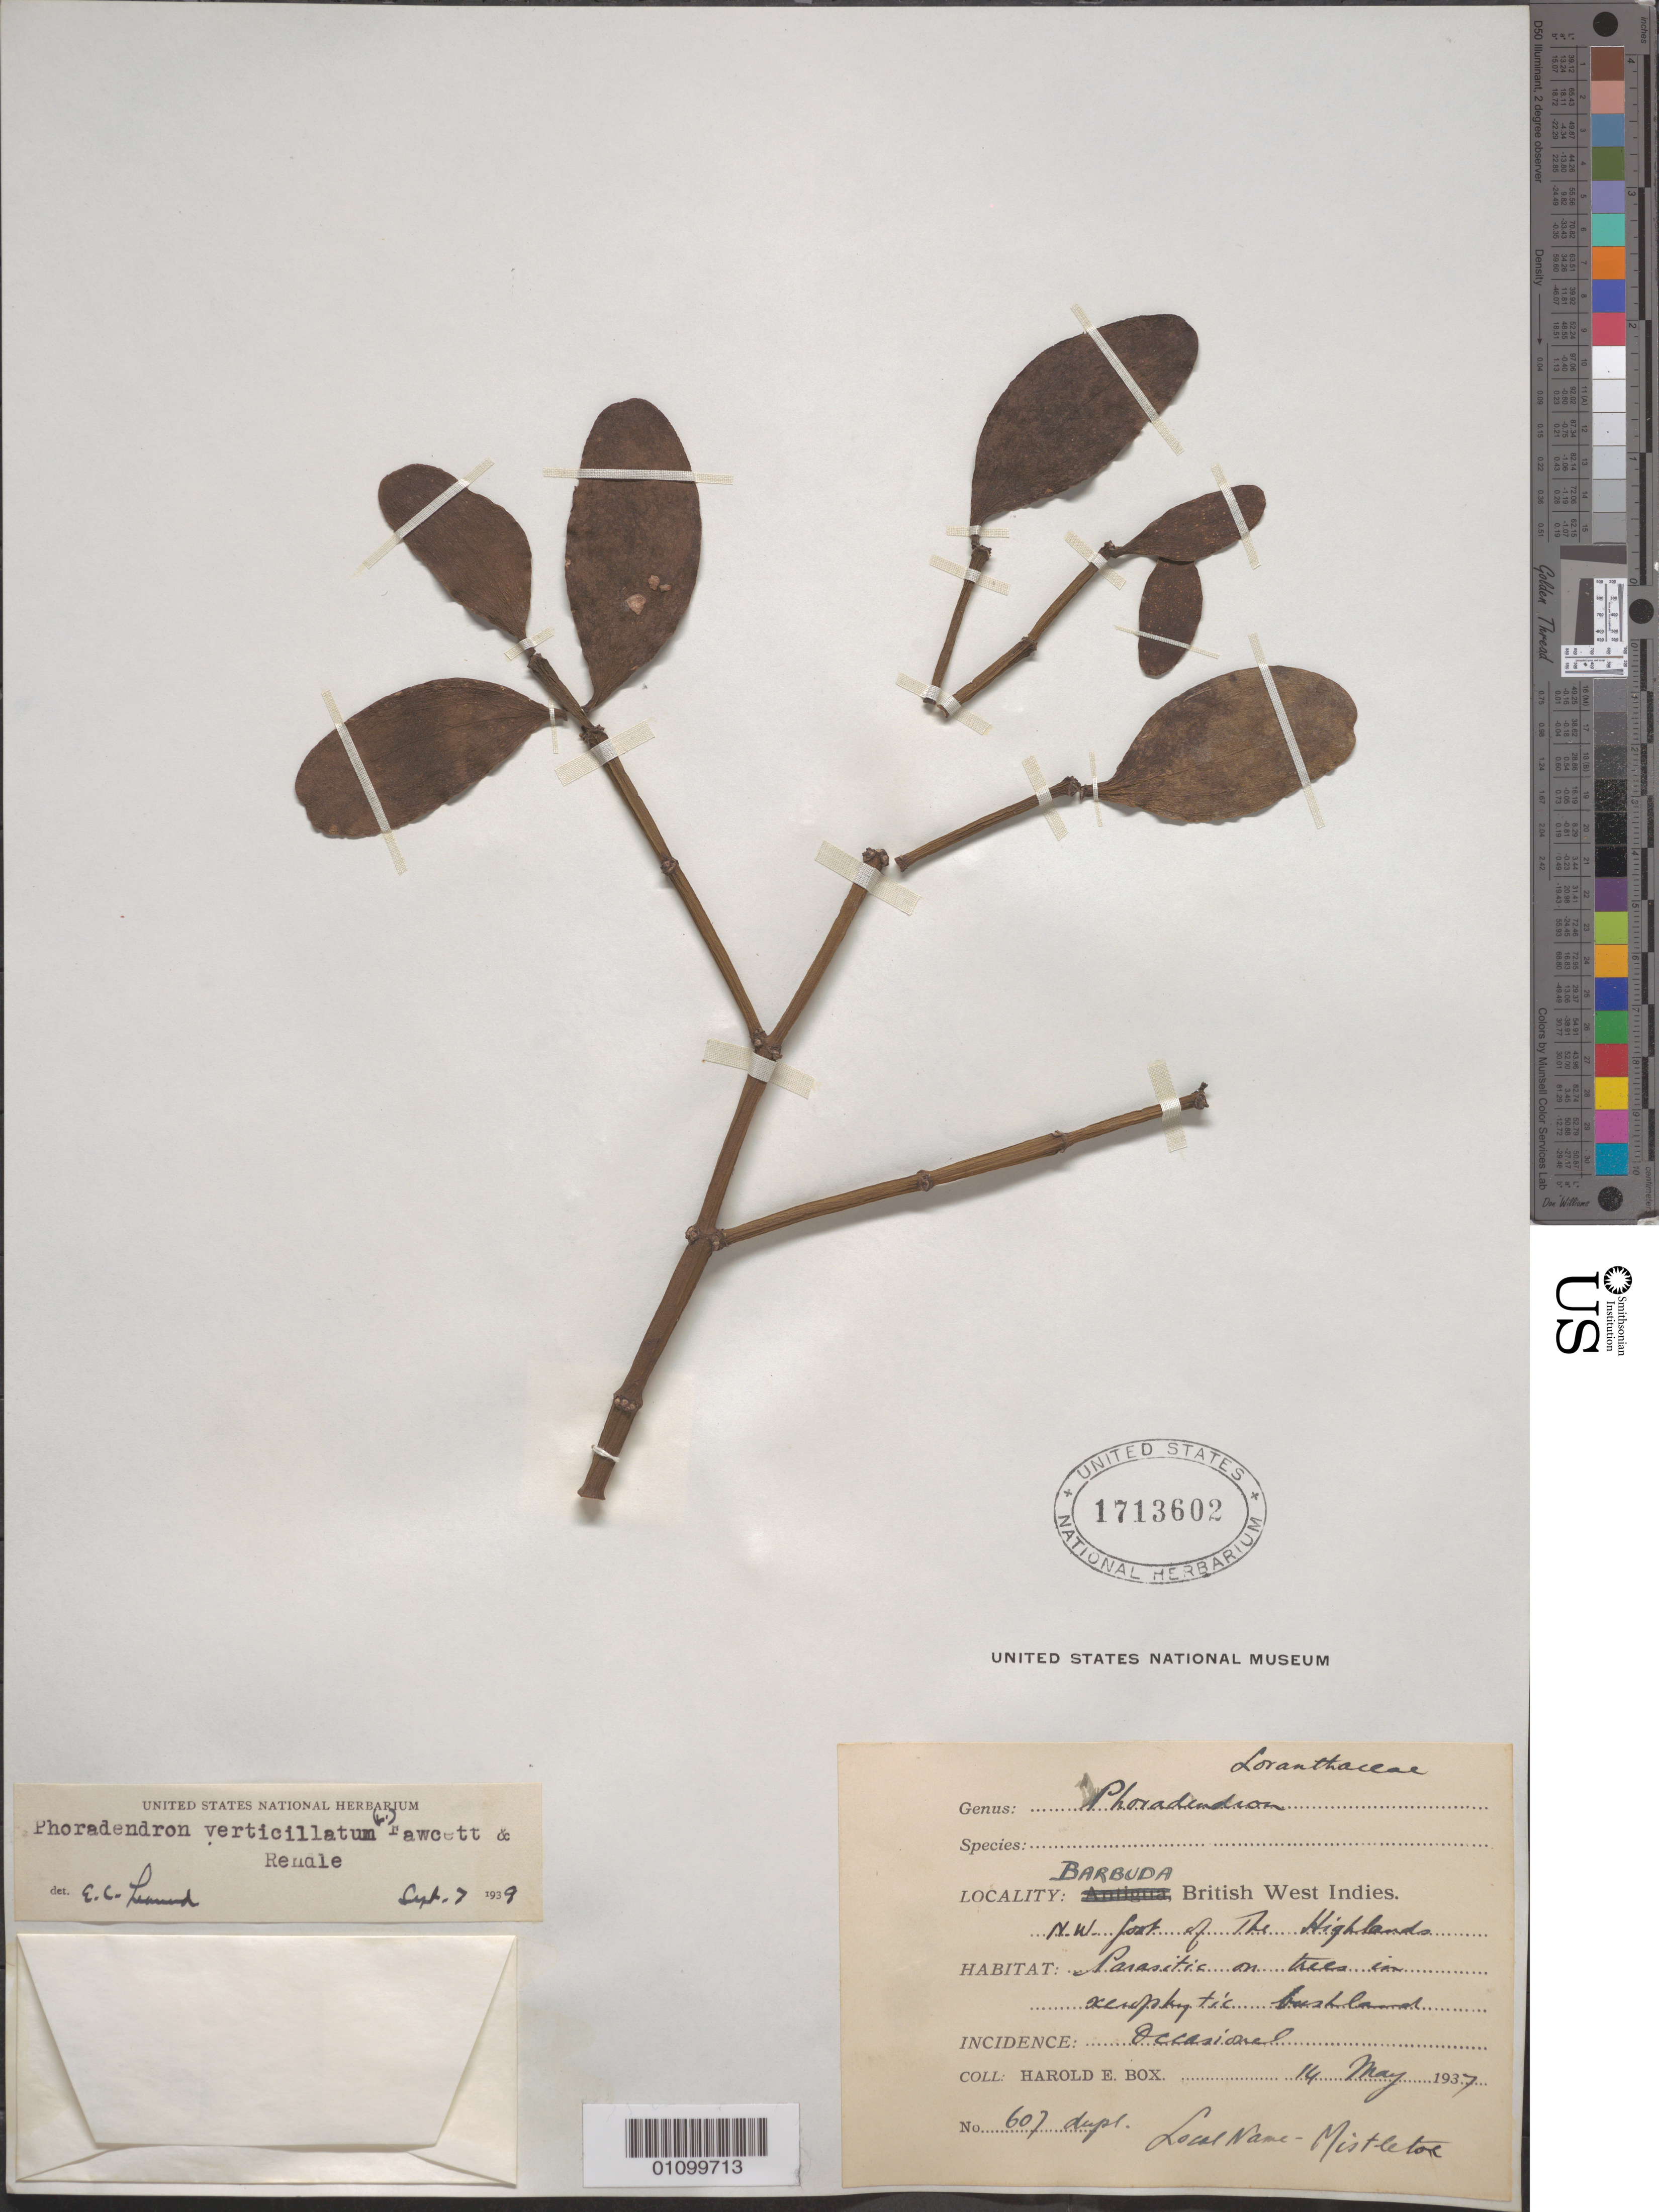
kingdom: Plantae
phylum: Tracheophyta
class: Magnoliopsida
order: Santalales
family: Viscaceae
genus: Phoradendron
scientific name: Phoradendron trinervium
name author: (Lam.) Griseb.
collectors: H. E. Box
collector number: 607 dupl.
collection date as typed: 14 May 1937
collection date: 1937-05-14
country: Antigua and Barbuda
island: Barbuda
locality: NW part of The Highlands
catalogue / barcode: US 1713602